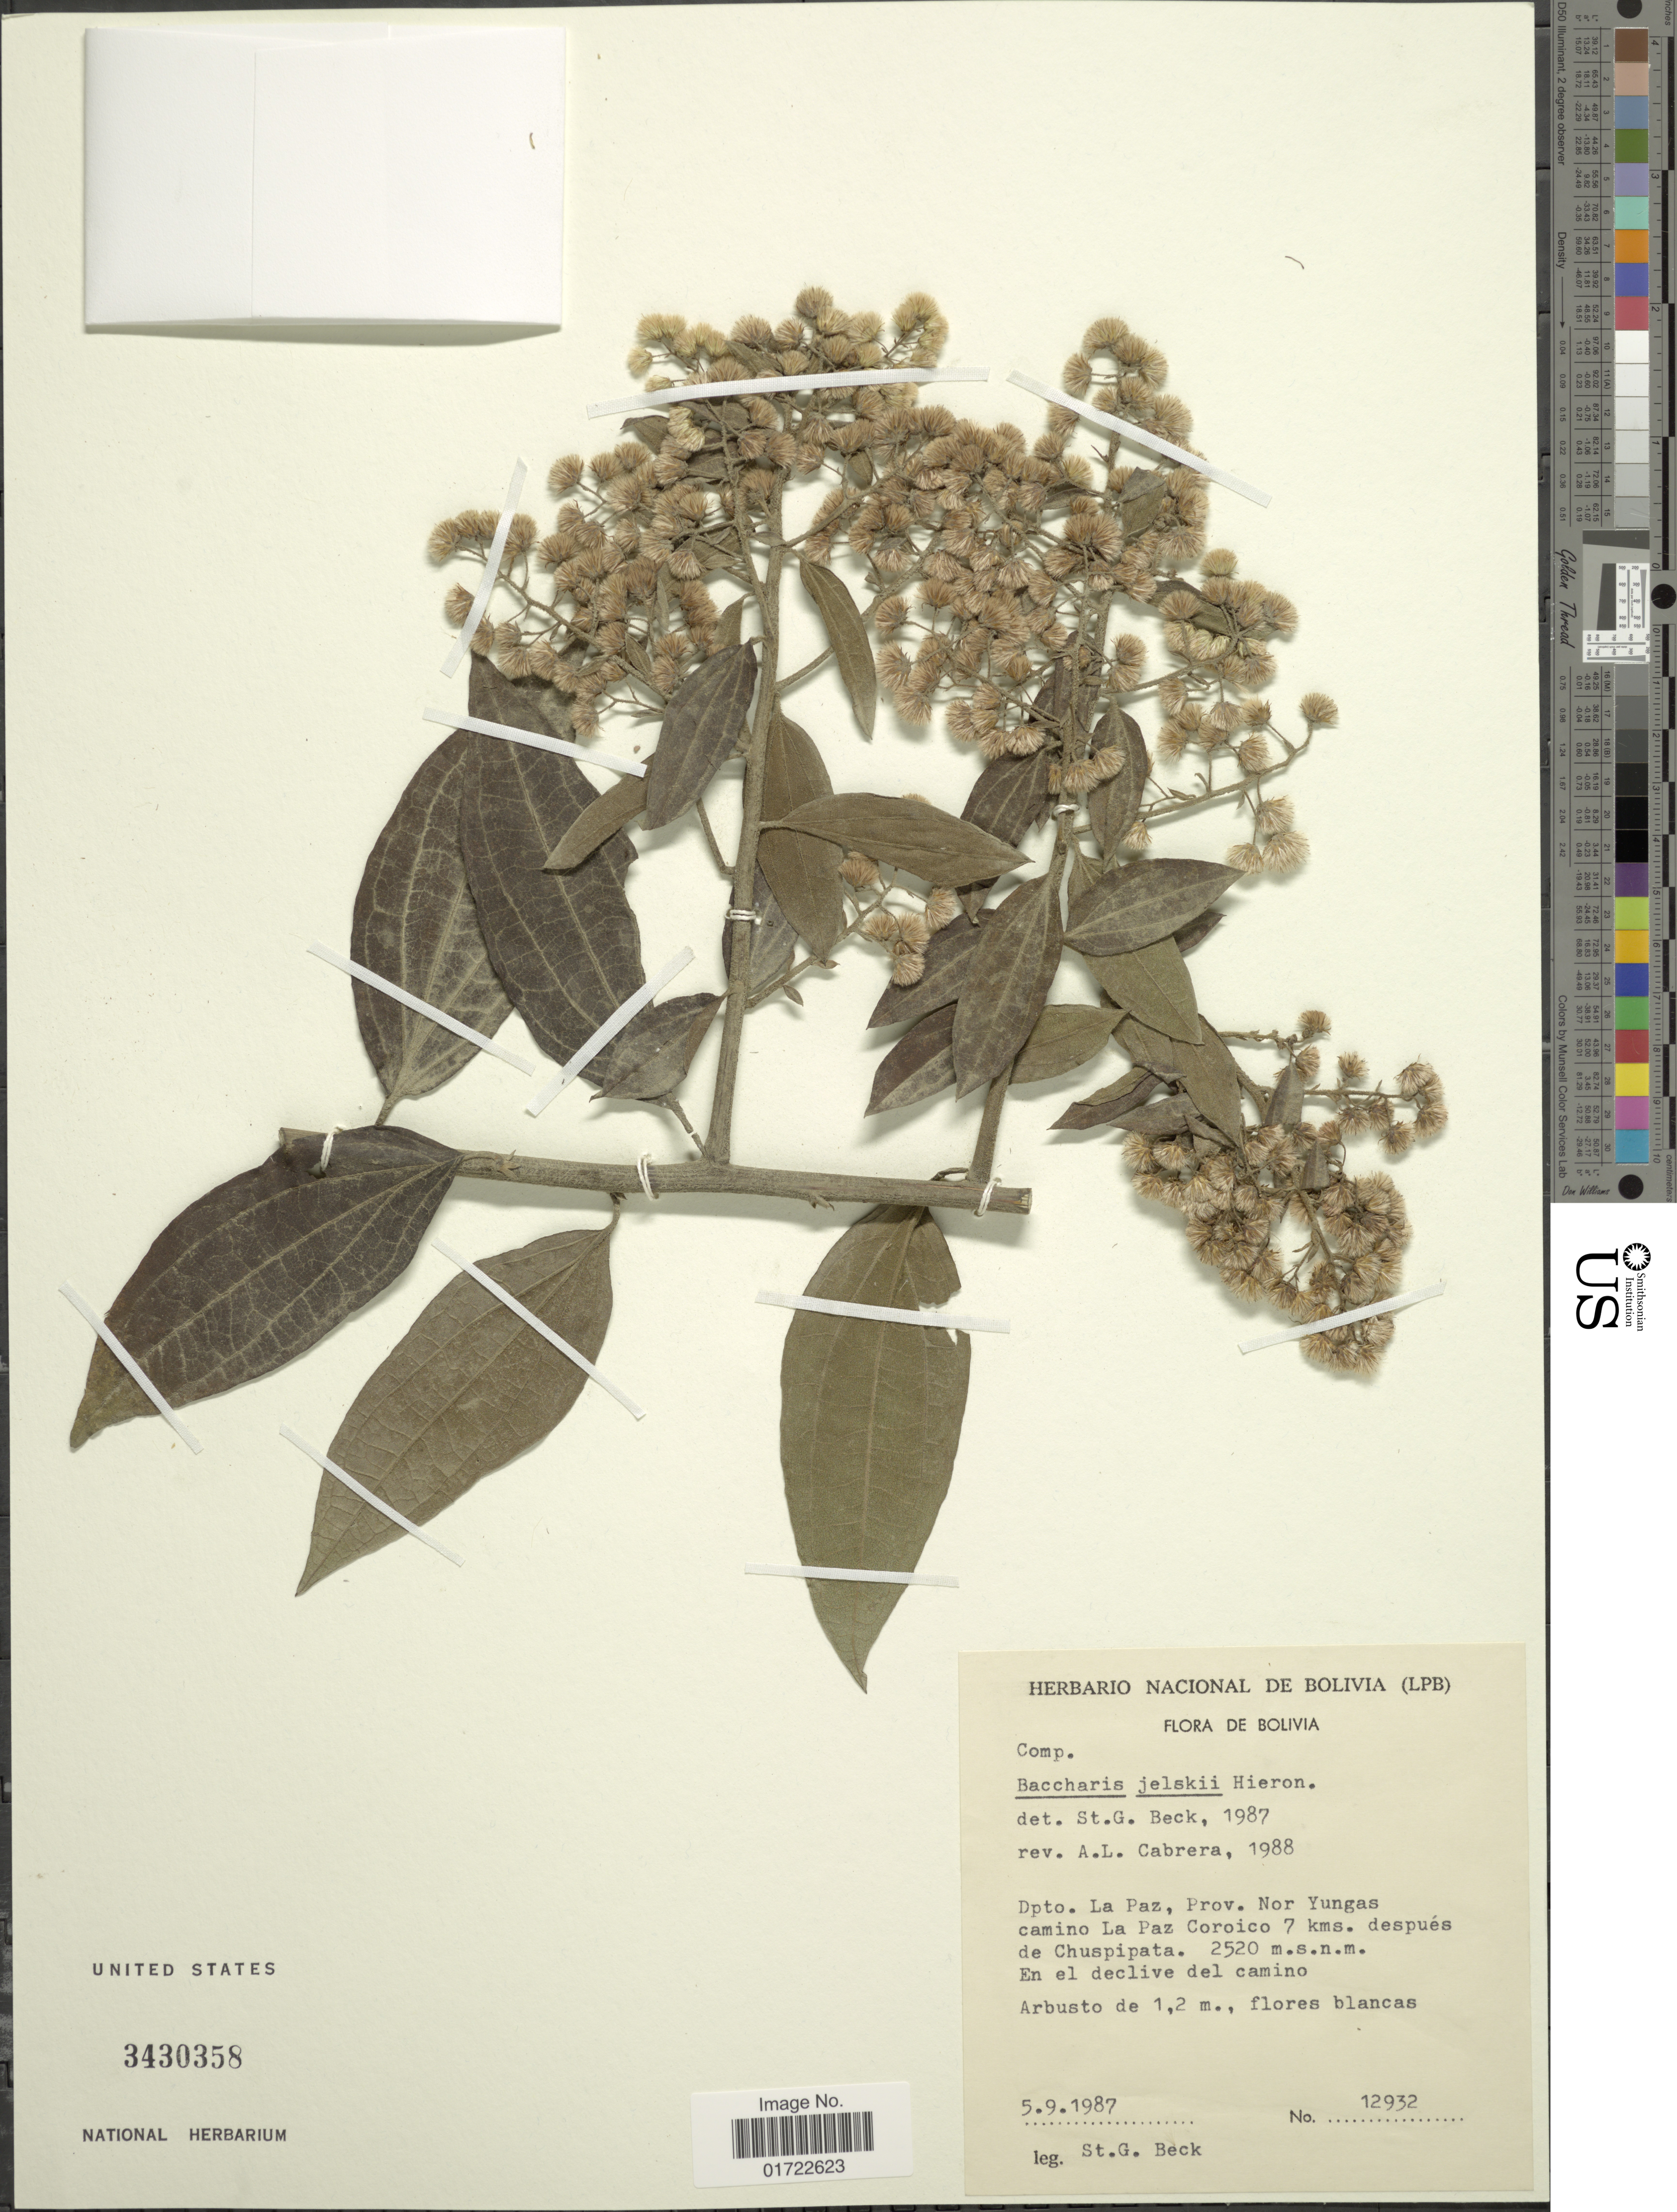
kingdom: Plantae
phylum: Tracheophyta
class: Magnoliopsida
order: Asterales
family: Asteraceae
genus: Baccharis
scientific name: Baccharis jelskii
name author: Hieron.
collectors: S. G. Beck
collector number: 12932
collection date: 1987-09-05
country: Bolivia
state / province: La Paz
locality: Dpto. La Paz, Prov. Nor Yungas camino La Paz Coroico 7 kms. después de Chuspipata.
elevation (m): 2520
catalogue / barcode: US 3430358